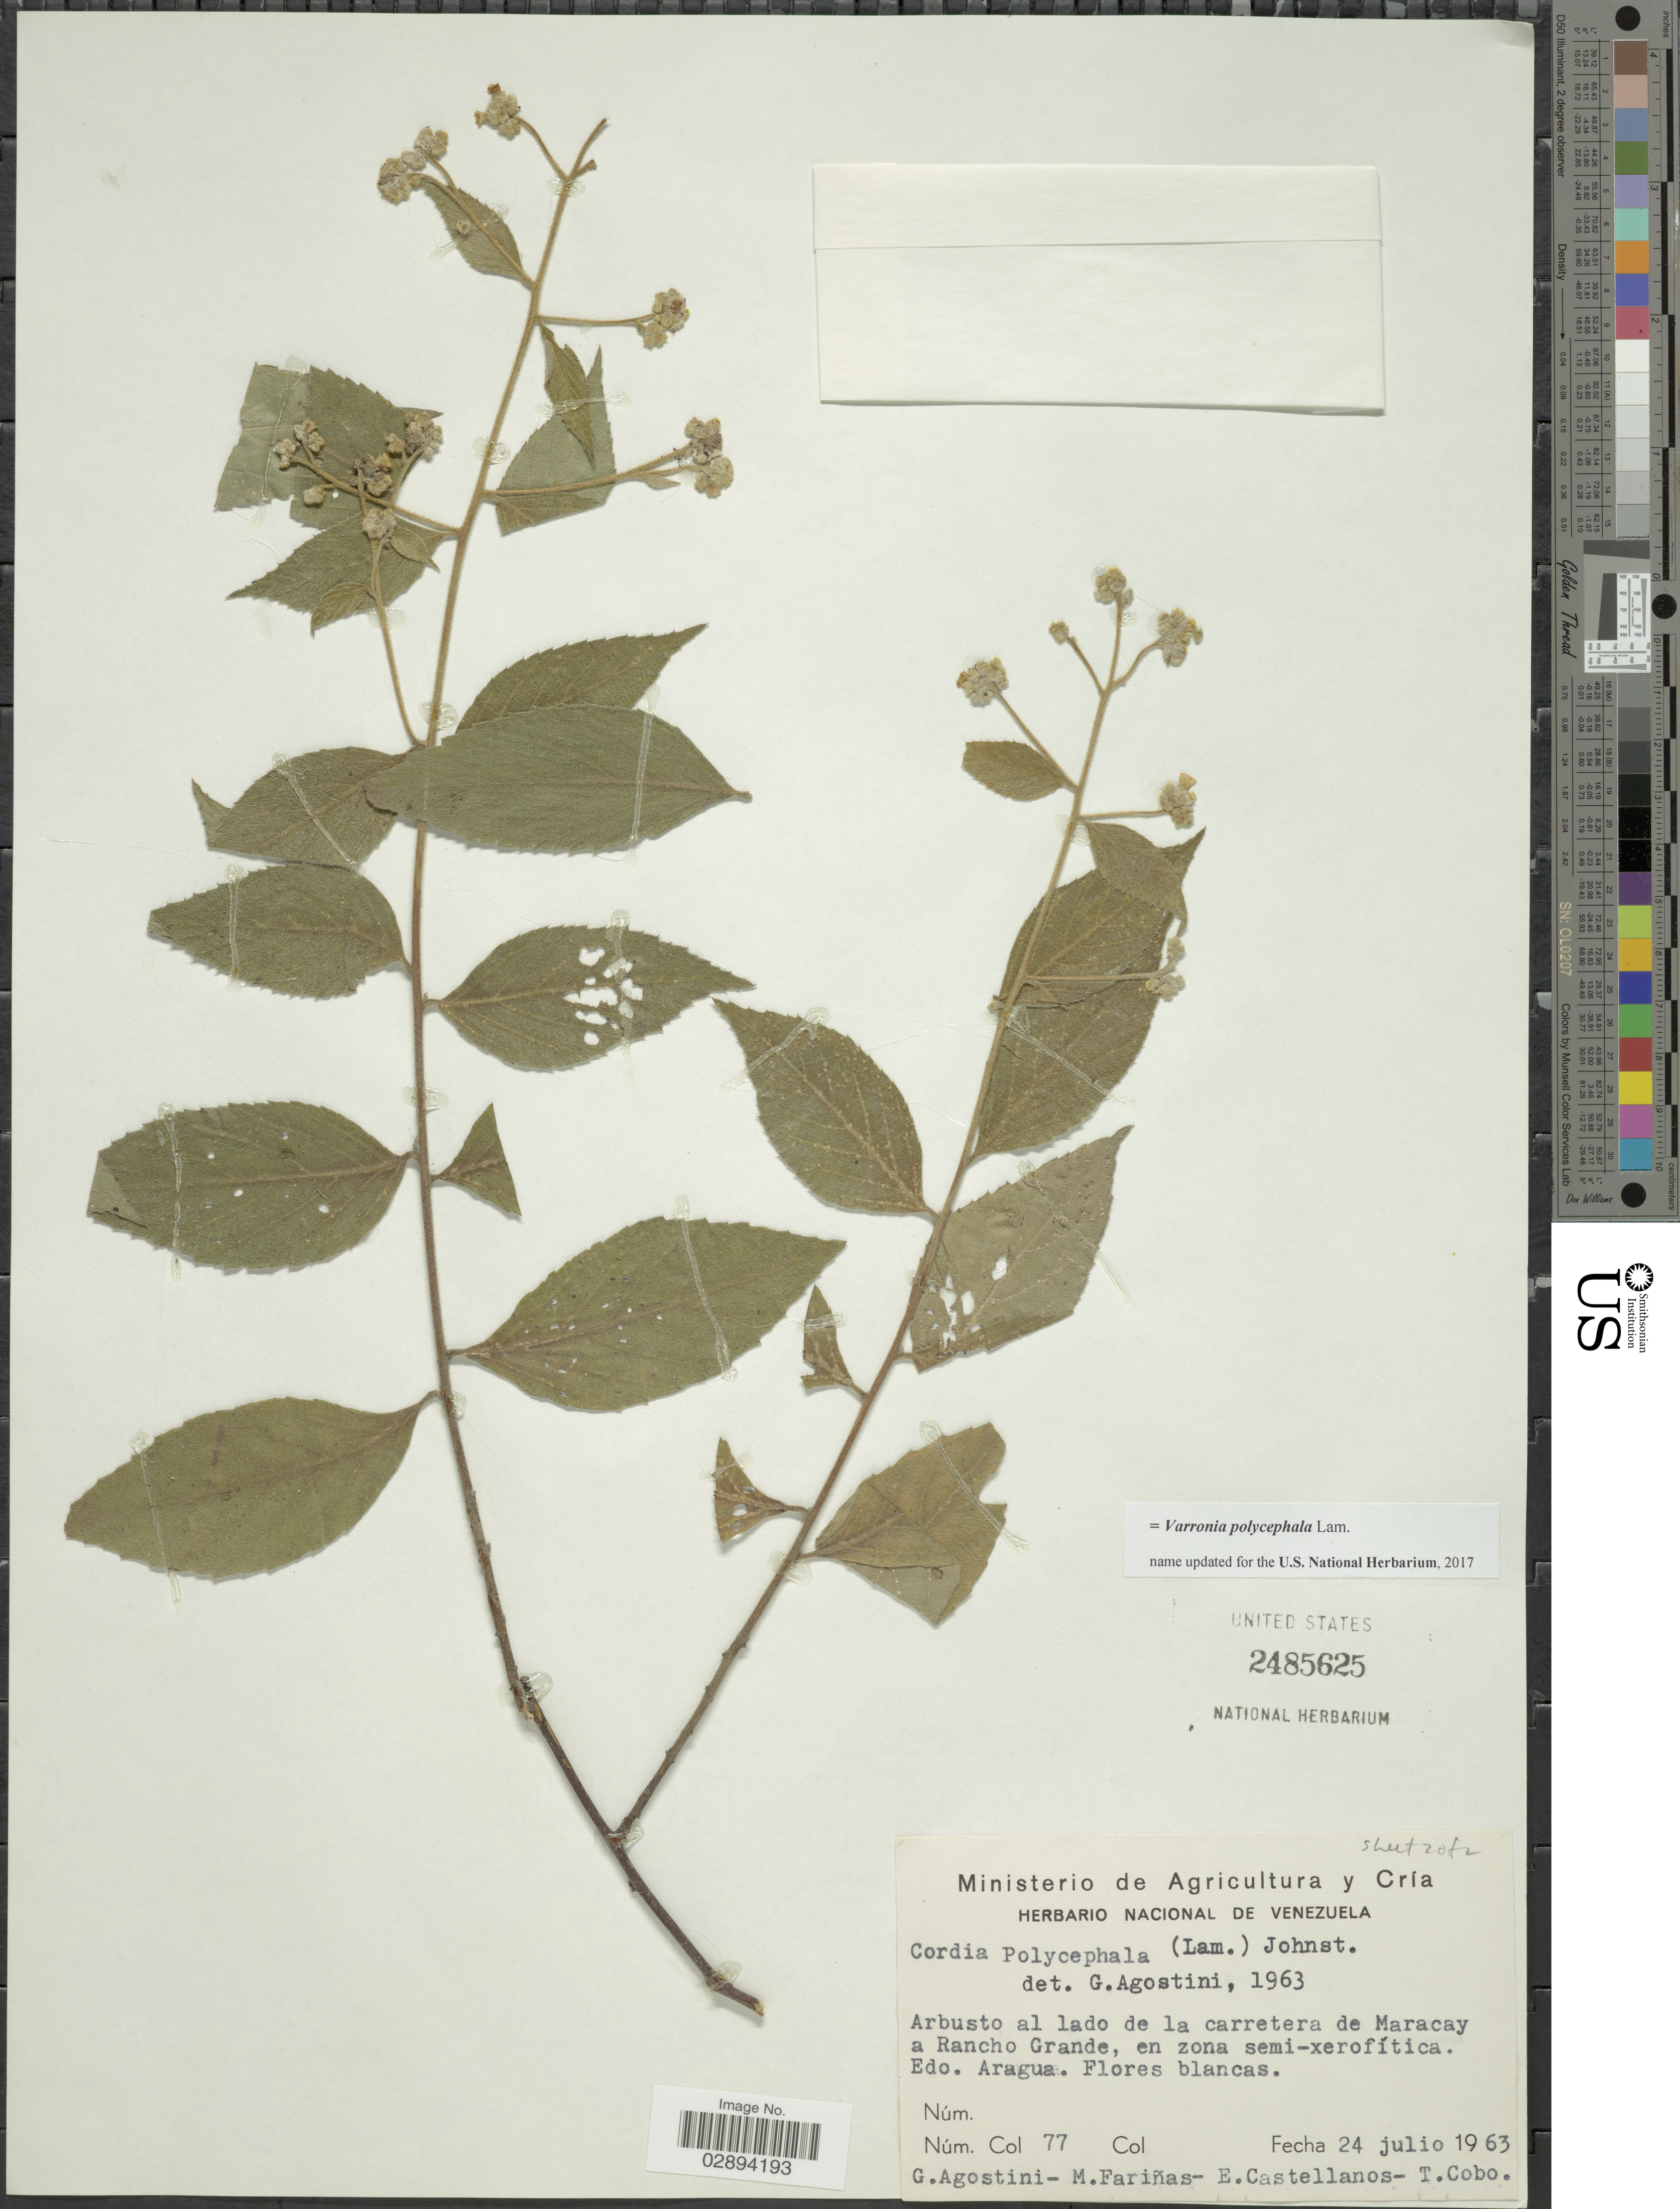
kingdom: Plantae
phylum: Tracheophyta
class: Magnoliopsida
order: Boraginales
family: Cordiaceae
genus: Varronia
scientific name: Varronia polycephala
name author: Lam.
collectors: G. Agostini, M. Fariñas, E. Castellanos & T. Cobo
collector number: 77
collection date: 1963-07-24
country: Venezuela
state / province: Aragua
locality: Arbusto al lado de la carretera de Maracay a Rancho Grande.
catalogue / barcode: US 2485625